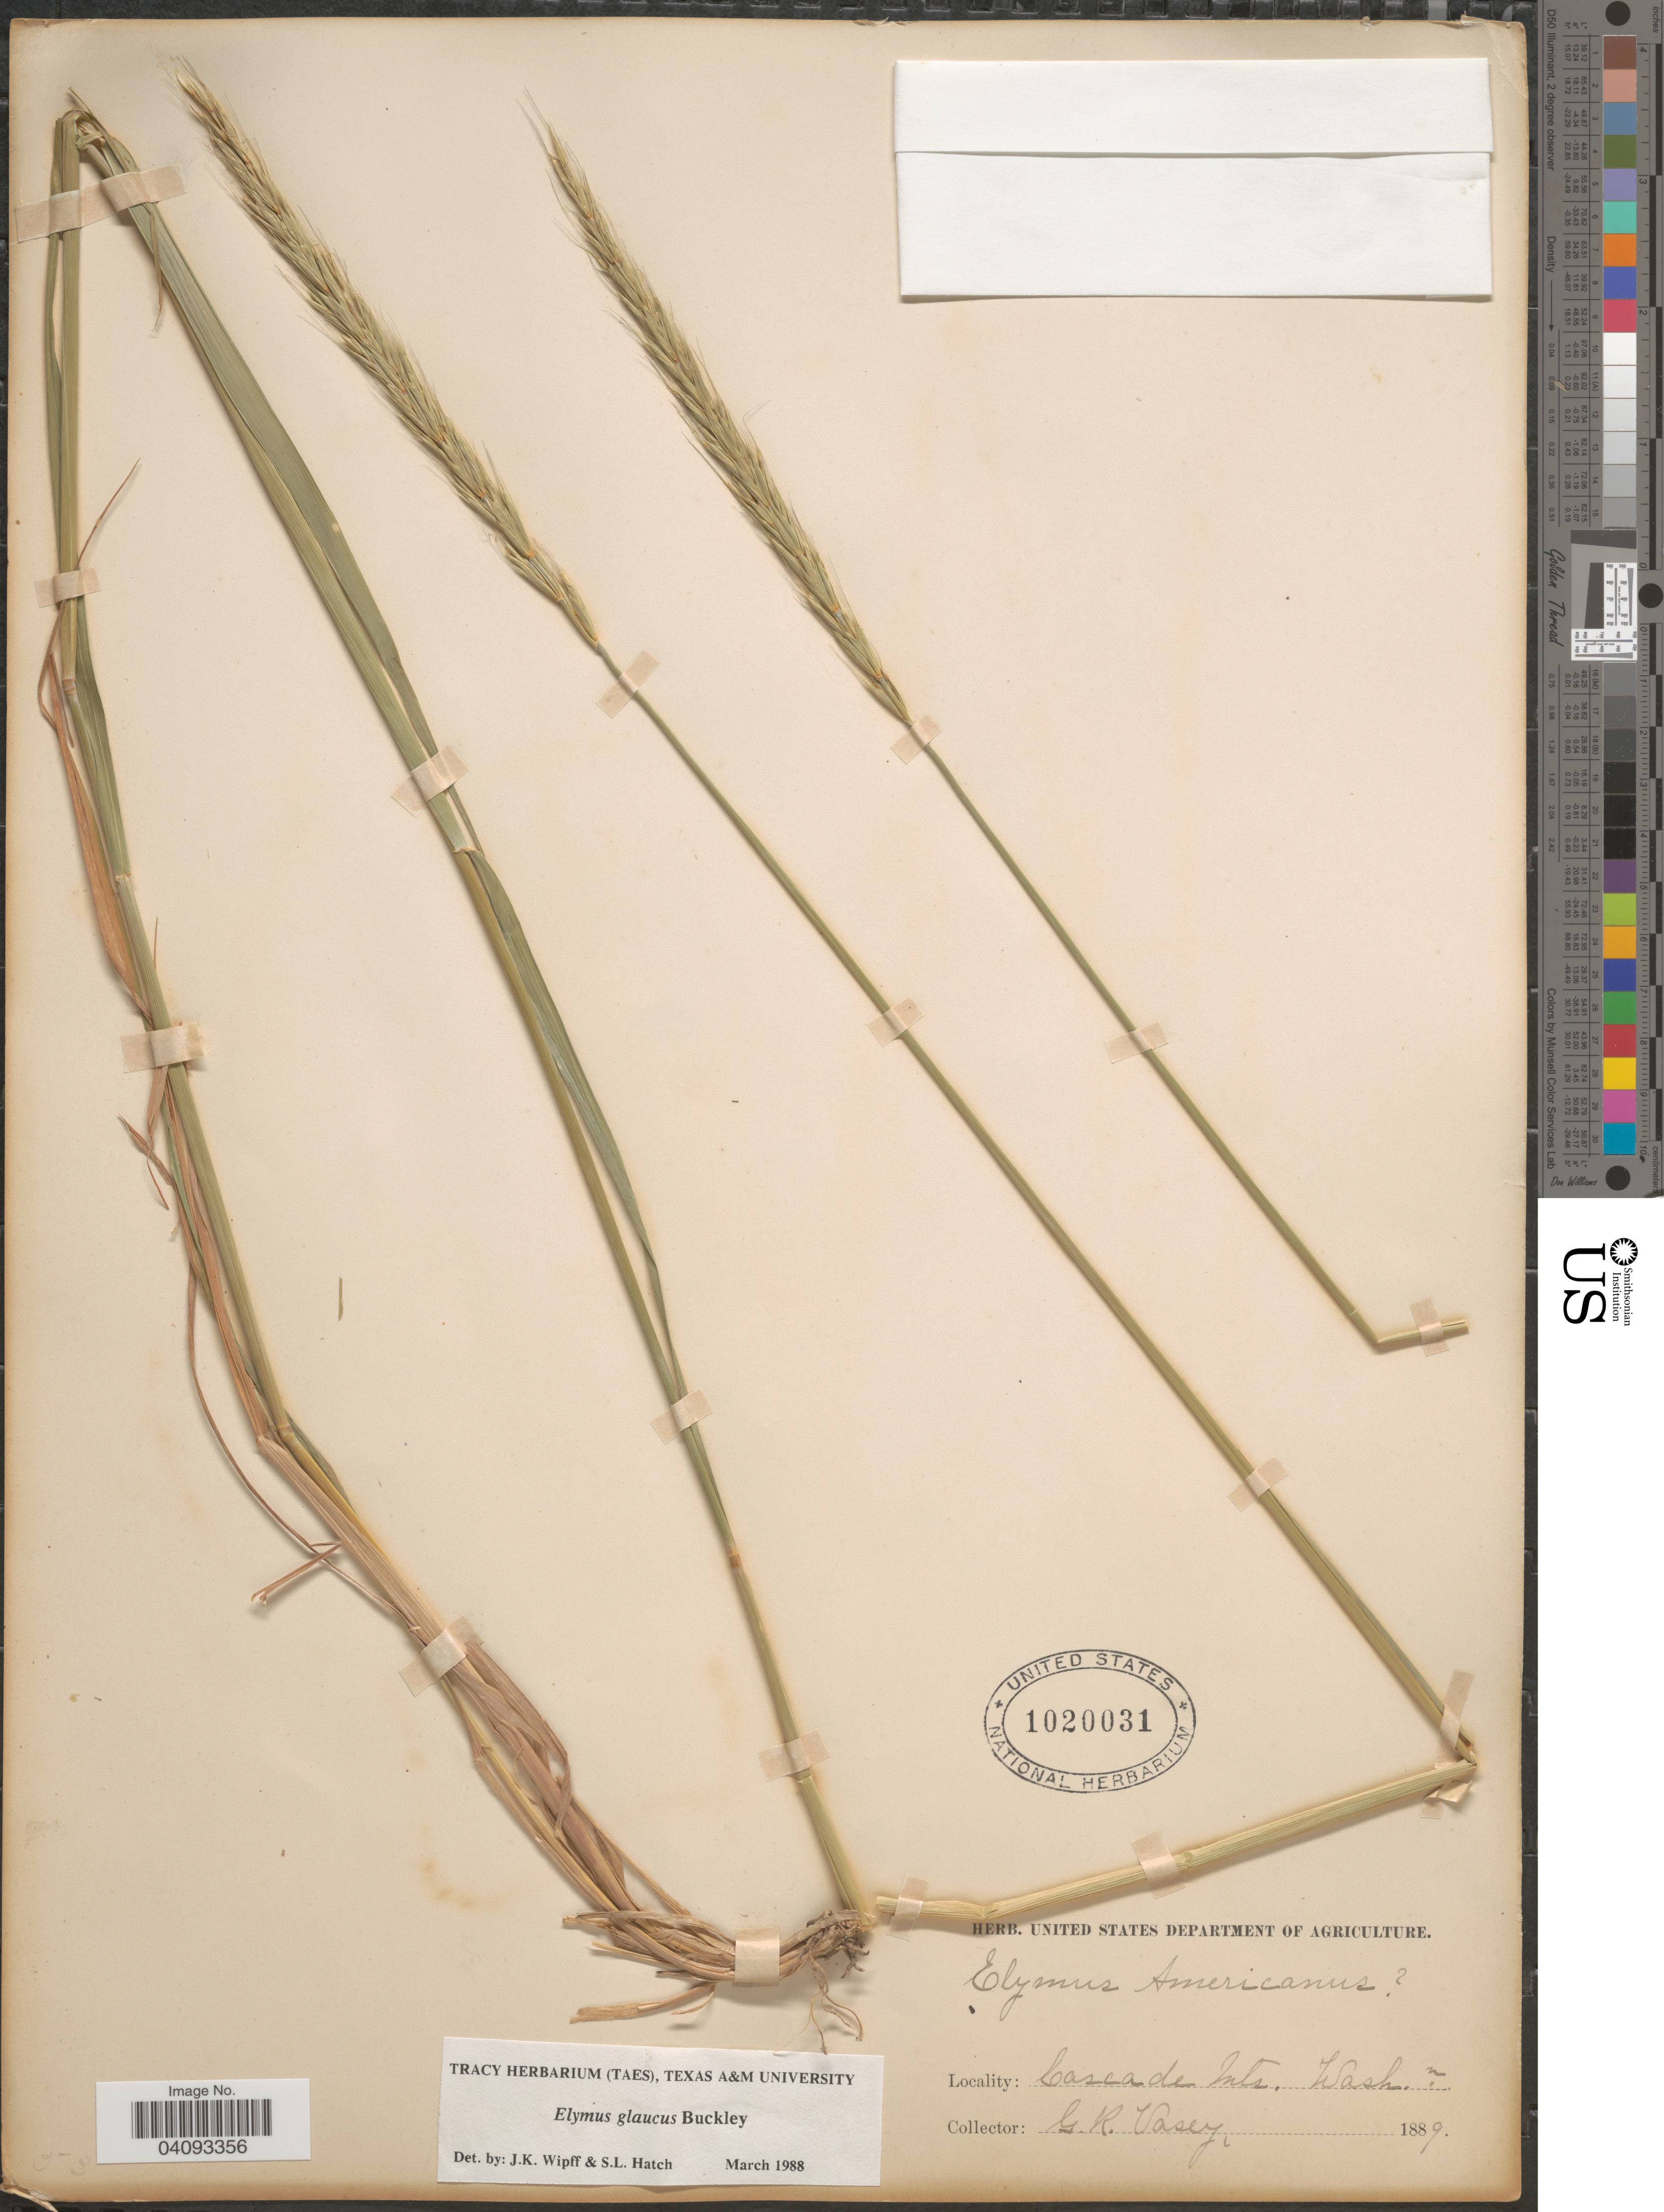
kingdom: Plantae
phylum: Tracheophyta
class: Liliopsida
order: Poales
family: Poaceae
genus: Elymus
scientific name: Elymus glaucus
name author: Buckley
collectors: G. R. Vasey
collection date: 1889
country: United States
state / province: Washington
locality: Cascade Mts.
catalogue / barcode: US 1020031